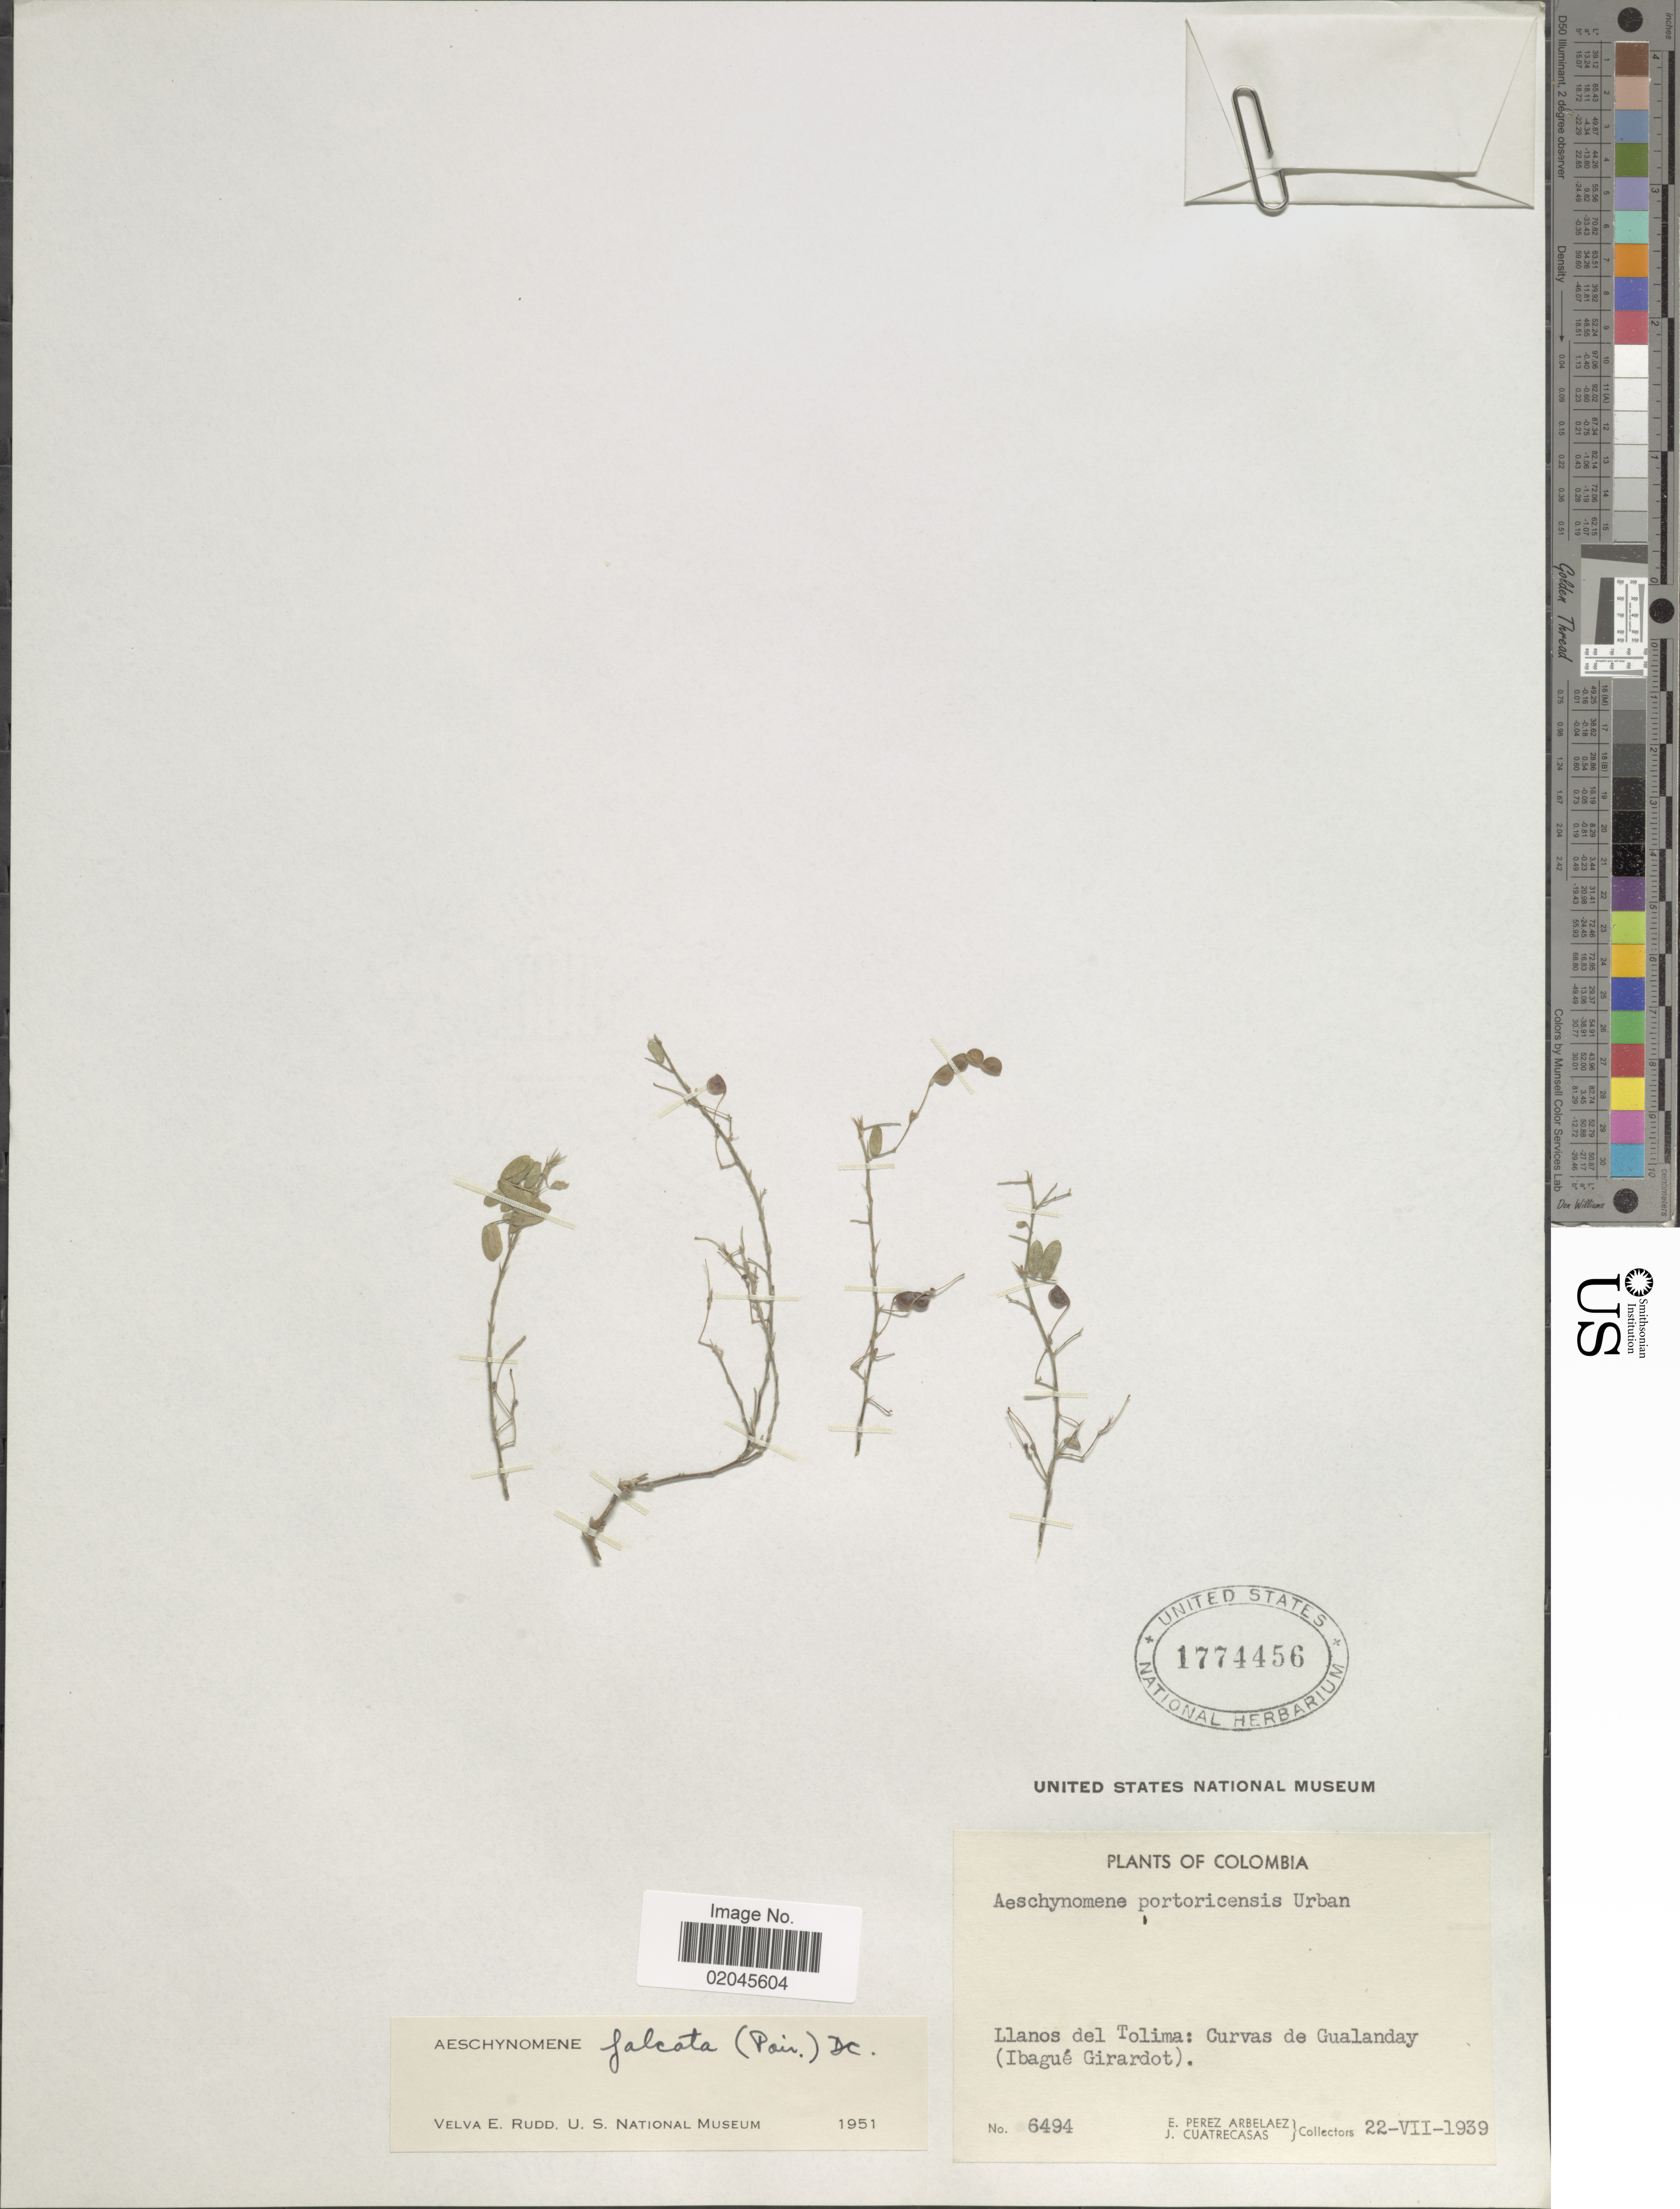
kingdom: Plantae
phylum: Tracheophyta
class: Magnoliopsida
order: Fabales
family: Fabaceae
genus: Aeschynomene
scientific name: Aeschynomene falcata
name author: (Poir.) DC.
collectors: E. Pérez Arbeláez & J. Cuatrecasas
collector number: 6494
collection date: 1939-07-22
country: Colombia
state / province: Tolima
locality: Llanos del Tolima: Curvas de Gualanday (Ibague Girardot).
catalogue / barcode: US 1774456